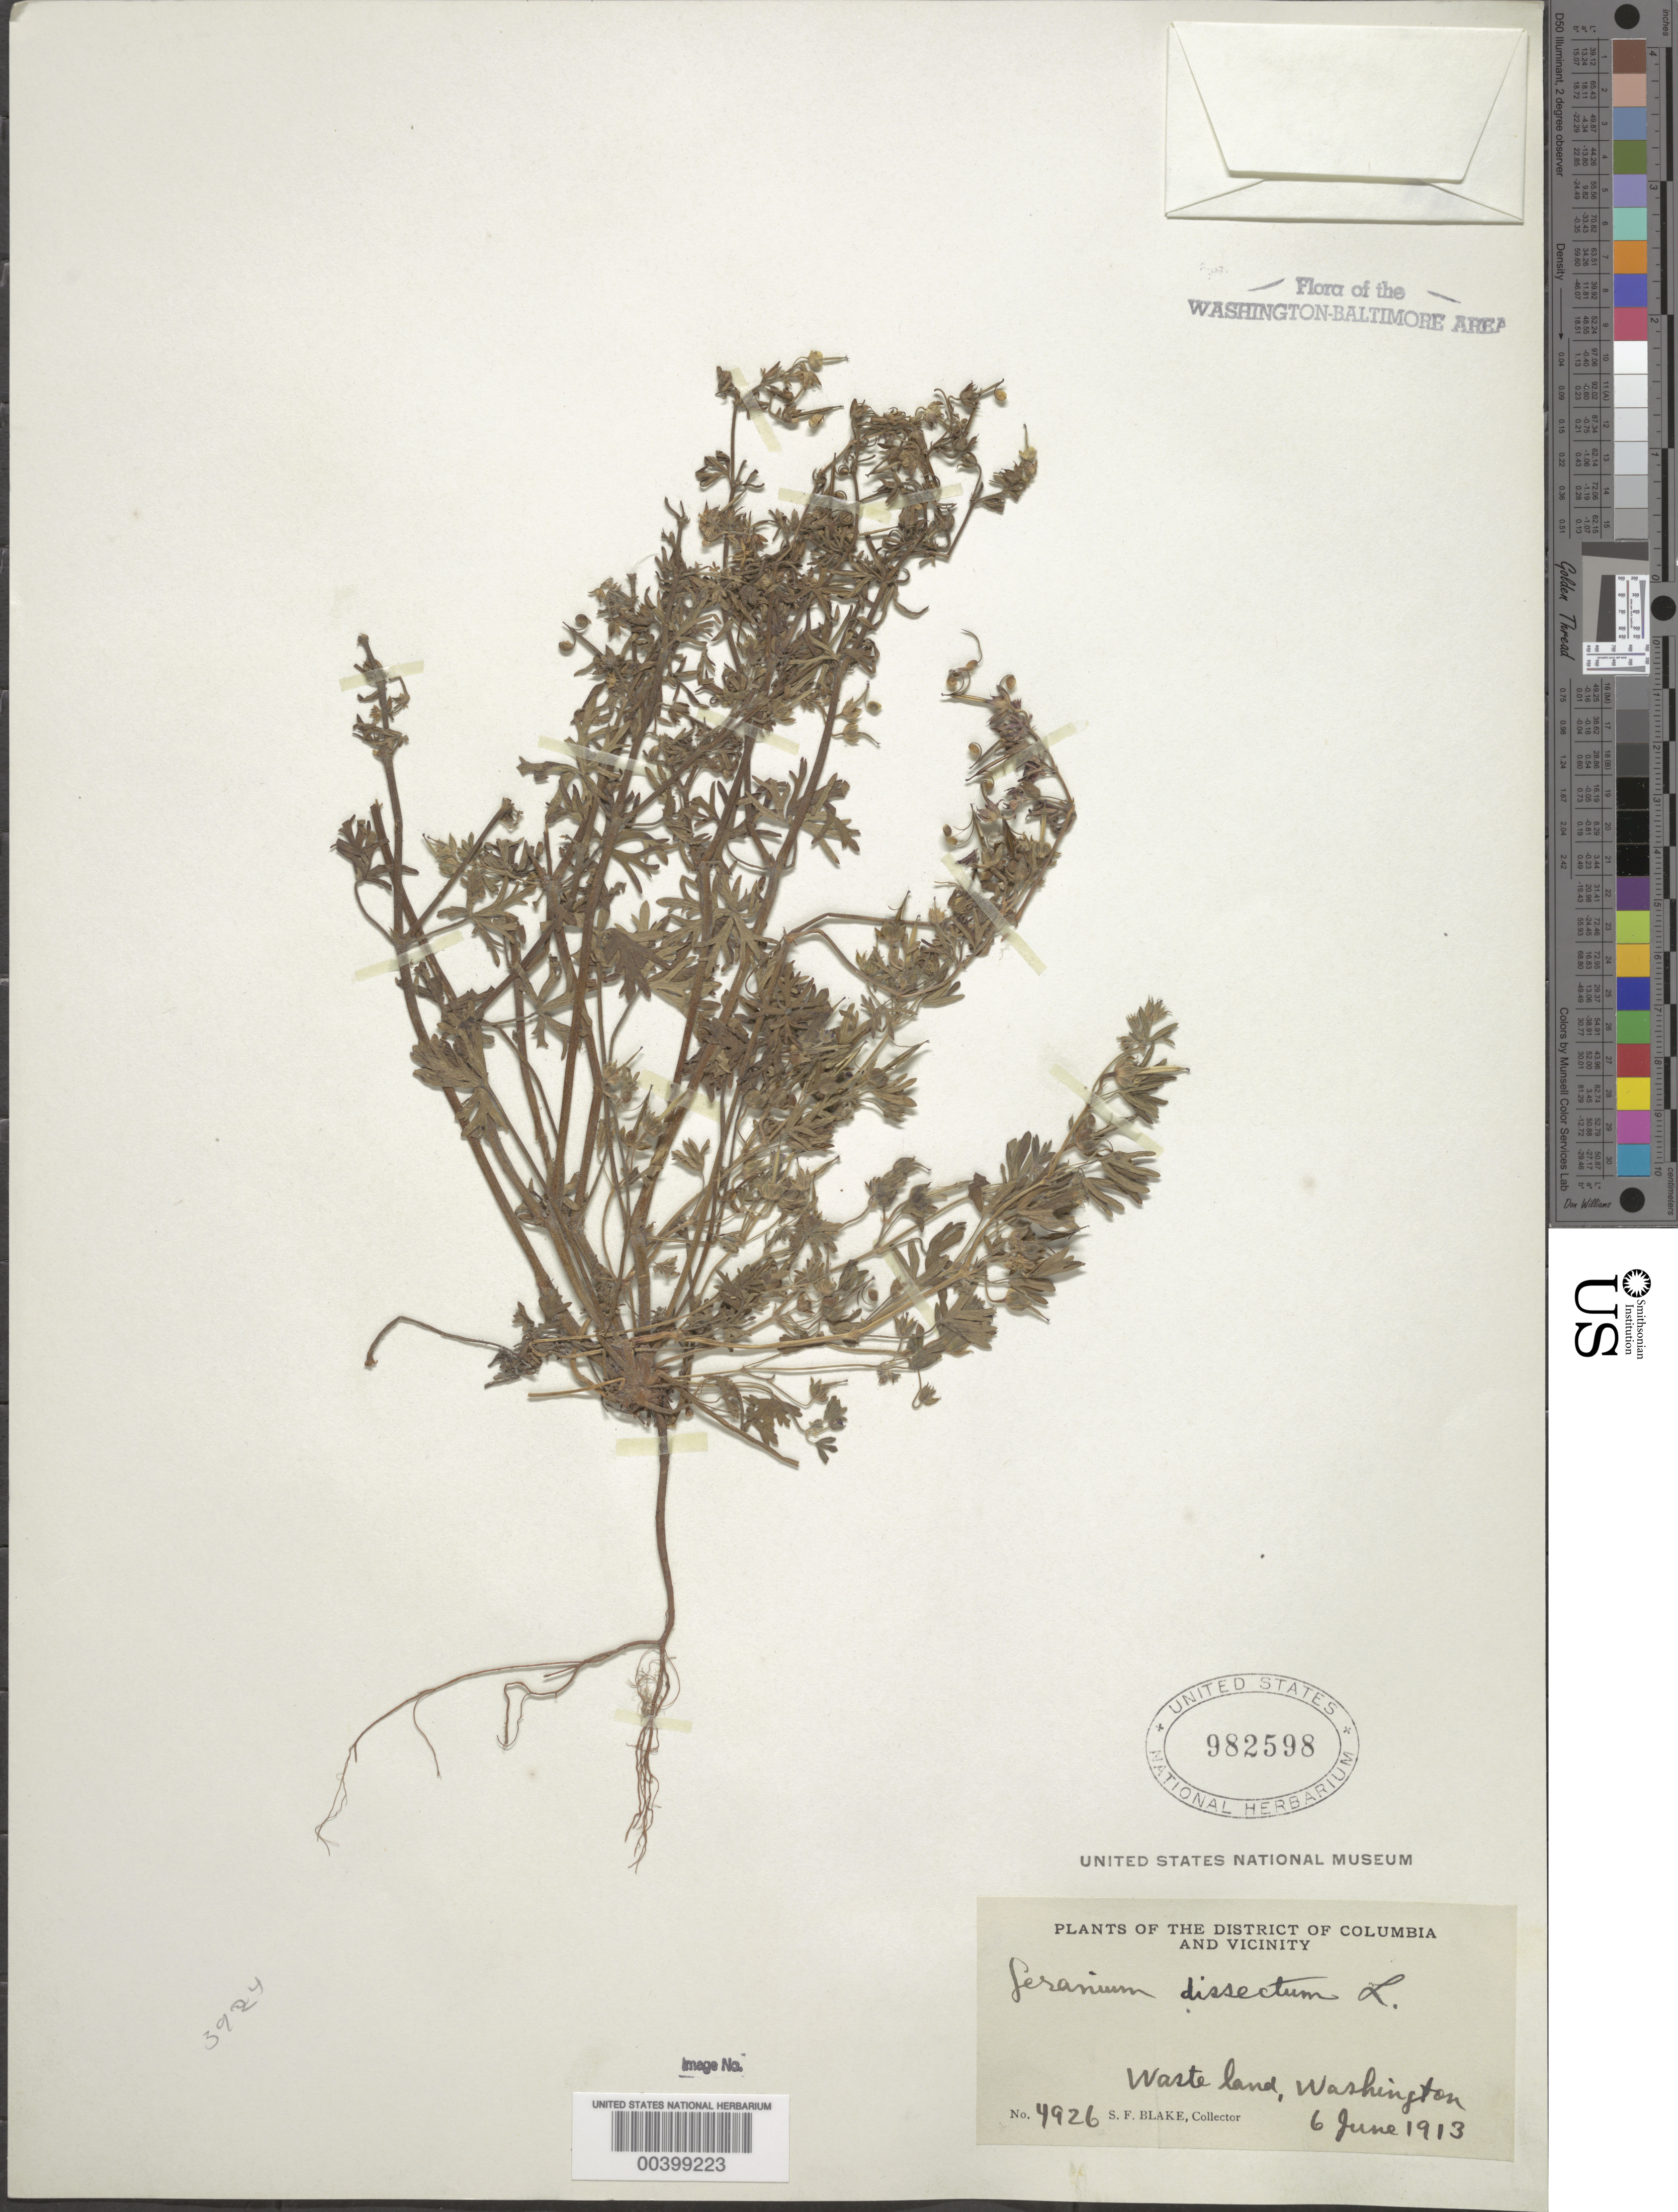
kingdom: Plantae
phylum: Tracheophyta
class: Magnoliopsida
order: Geraniales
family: Geraniaceae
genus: Geranium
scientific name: Geranium dissectum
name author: L.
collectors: S. Blake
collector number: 4926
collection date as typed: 06 Jun 1913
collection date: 1913-06-06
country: United States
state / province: District of Columbia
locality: Waste Land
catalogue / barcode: US 982598